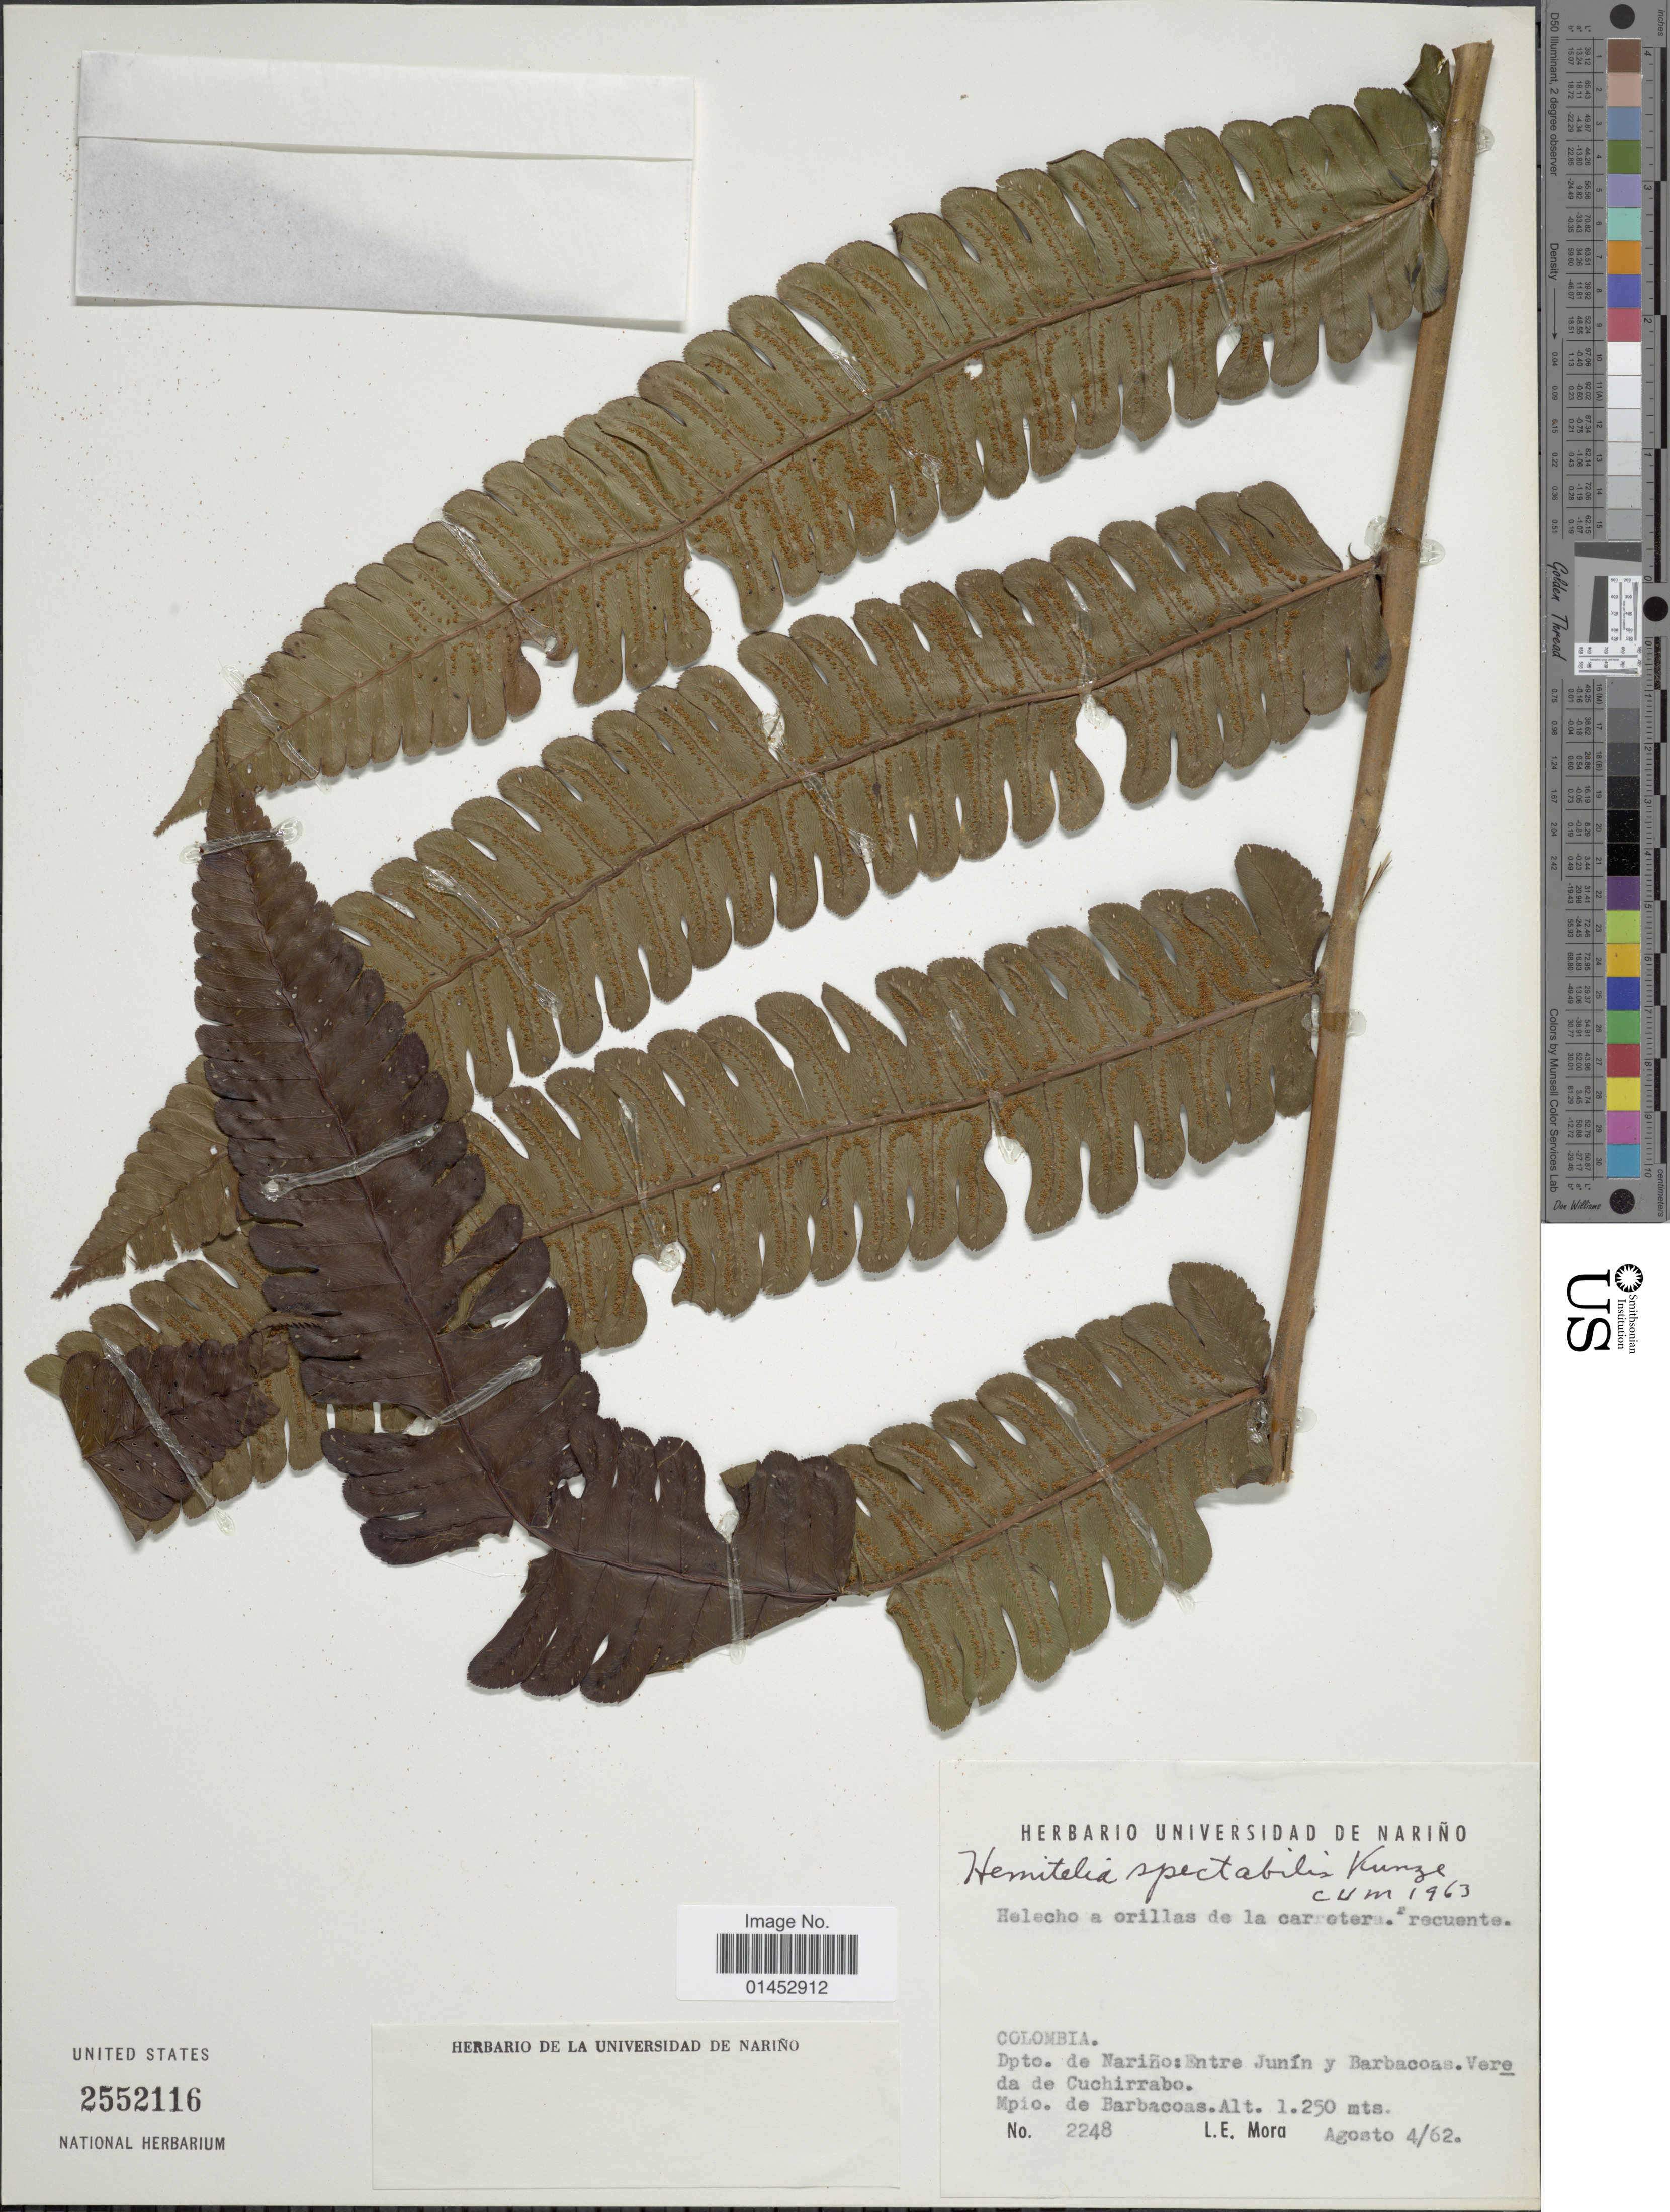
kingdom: Plantae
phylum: Tracheophyta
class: Polypodiopsida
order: Cyatheales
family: Cyatheaceae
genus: Cyathea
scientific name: Cyathea spectabilis var. colombiana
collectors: L. Mora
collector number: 2248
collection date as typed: Transcribed d/m/y: 4/8/62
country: Colombia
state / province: Nariño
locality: Dpto de Nariñno: Entre Junín y Barbacoas. Vere da de Cuchirrabo Mpio de Barbacoas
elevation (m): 1250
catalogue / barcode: US 2552116